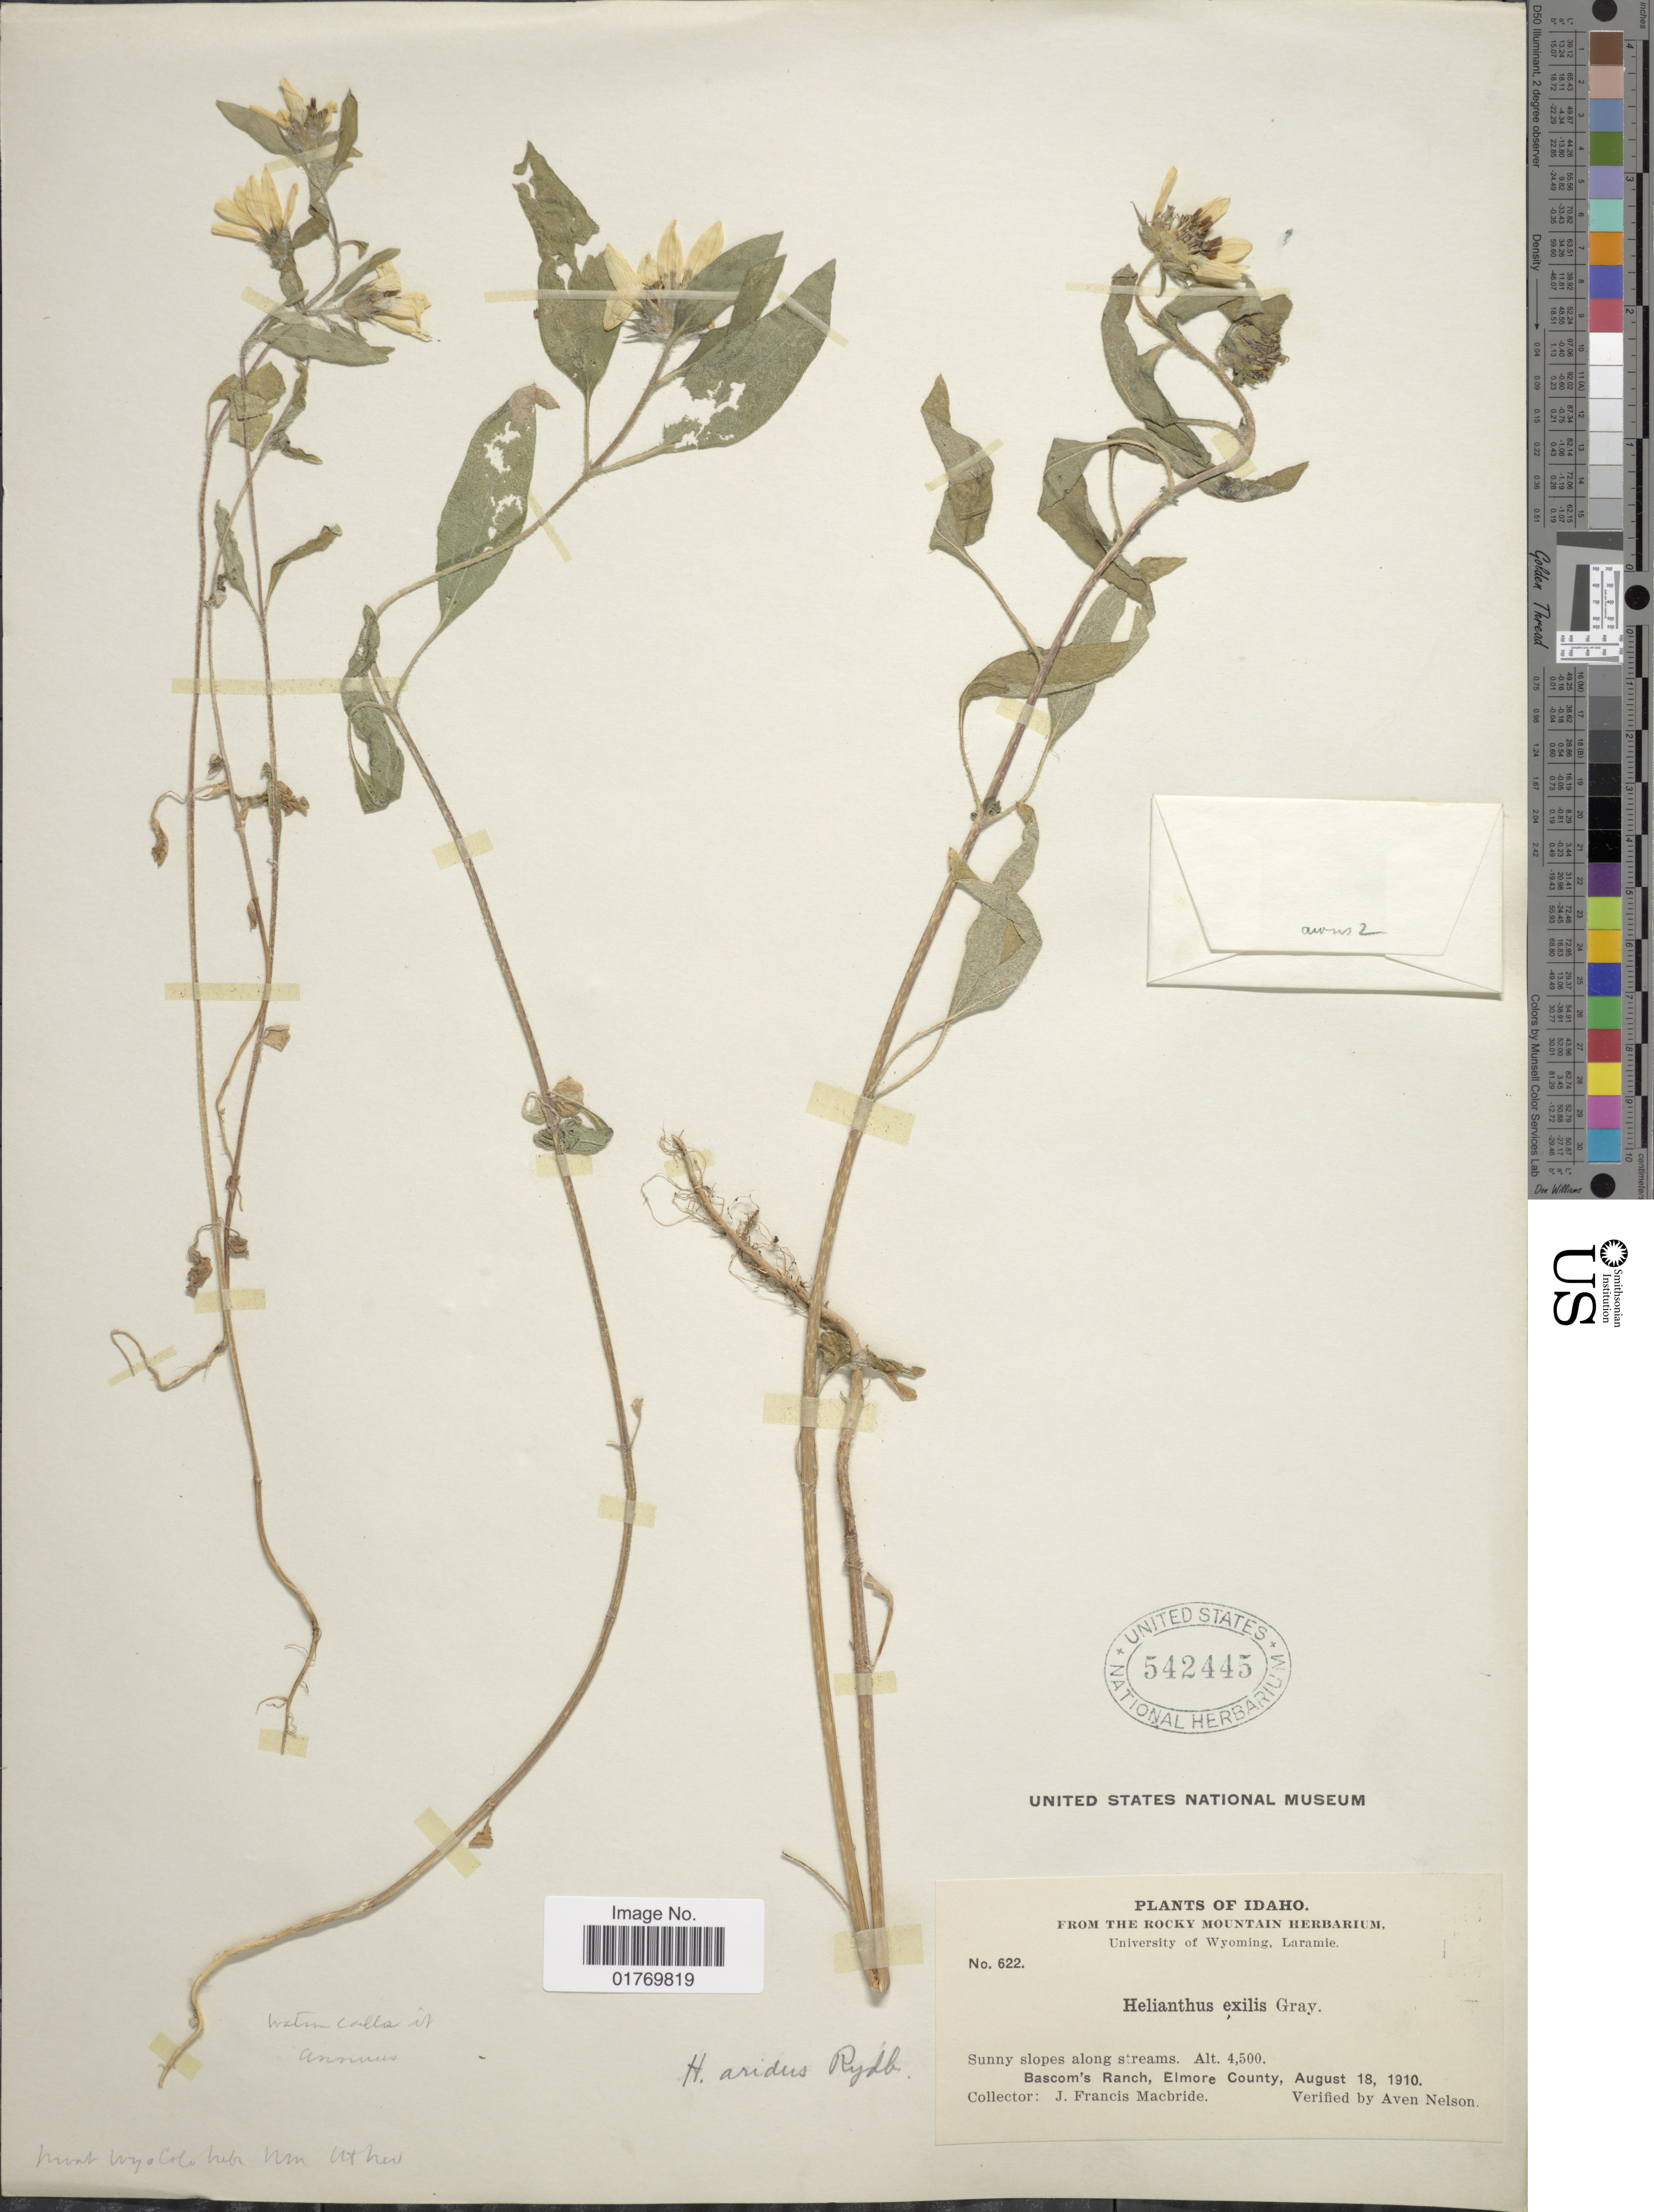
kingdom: Plantae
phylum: Tracheophyta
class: Magnoliopsida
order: Asterales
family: Asteraceae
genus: Helianthus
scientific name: Helianthus aridus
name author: Rydb.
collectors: J. F. Macbride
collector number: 622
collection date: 1910-08-18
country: United States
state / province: Idaho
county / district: Elmore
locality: Bascom's Ranch, Elmore County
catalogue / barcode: US 542445